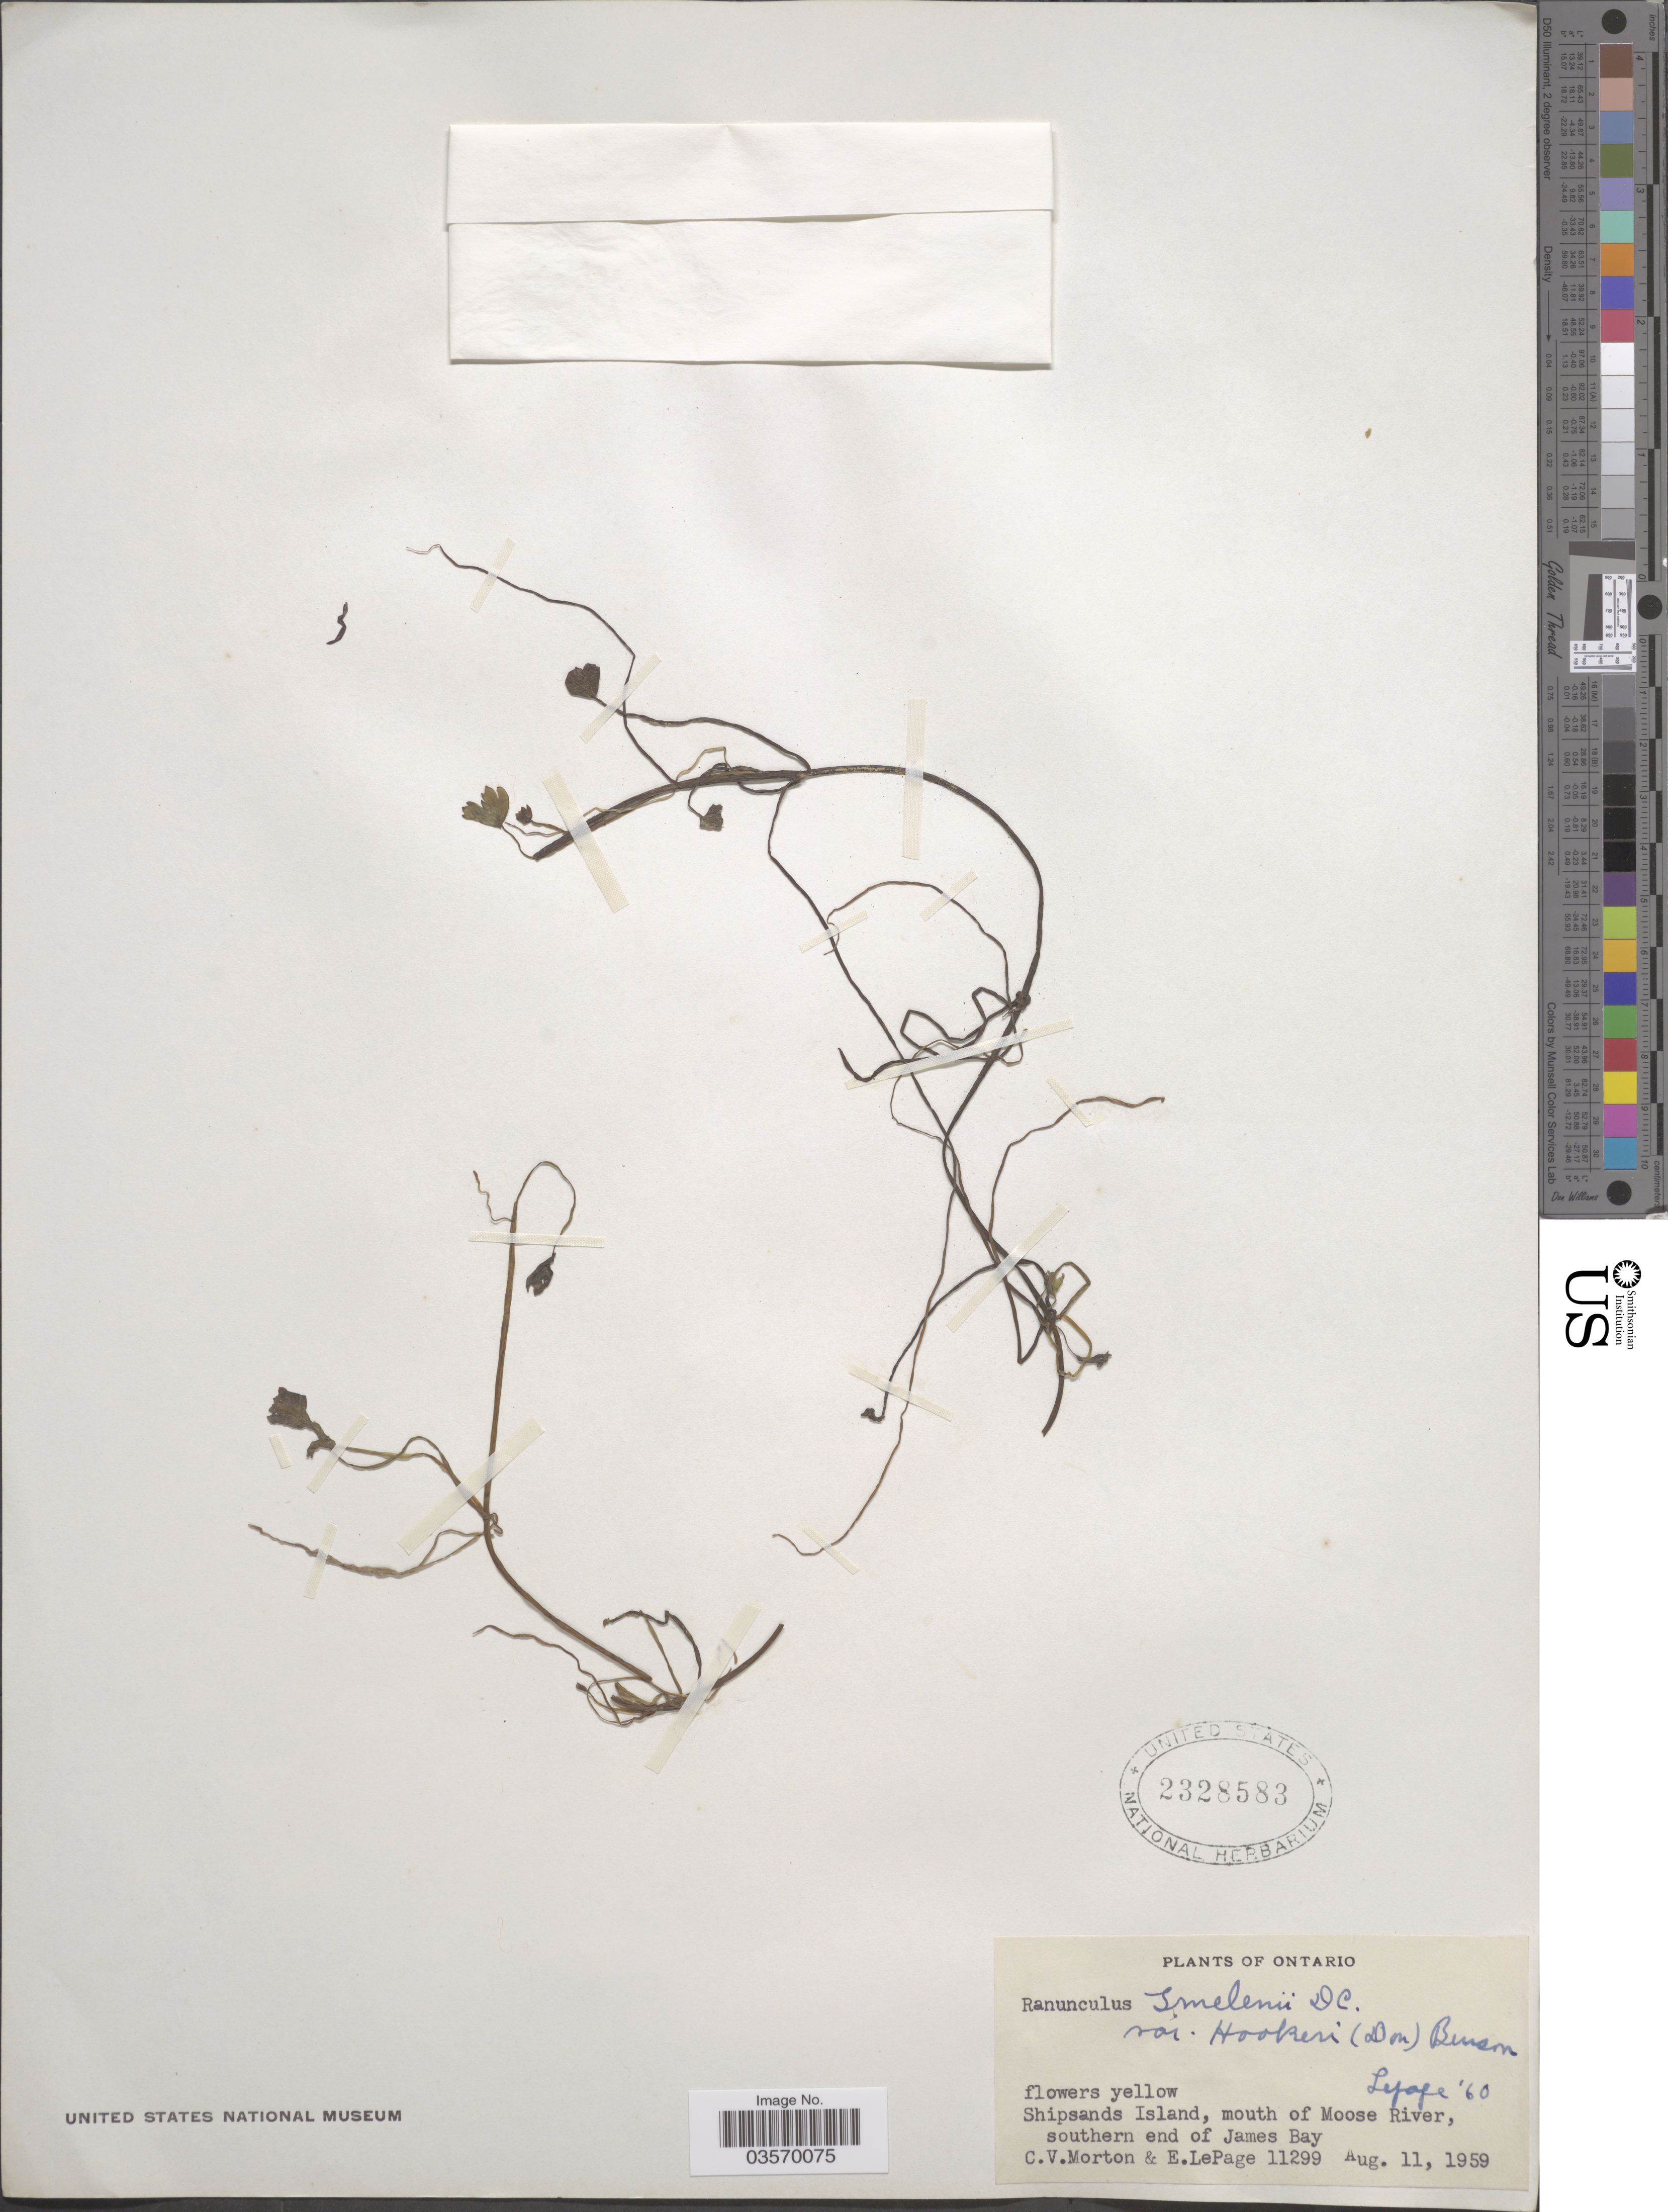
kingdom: Plantae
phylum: Tracheophyta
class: Magnoliopsida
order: Ranunculales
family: Ranunculaceae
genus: Ranunculus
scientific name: Ranunculus sp.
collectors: C. V. Morton & E. Lepage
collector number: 11299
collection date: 1959-08-11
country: Canada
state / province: Ontario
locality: Shipsands Island, mouth of Moose River, southern end of James Bay.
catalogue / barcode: US 2328583